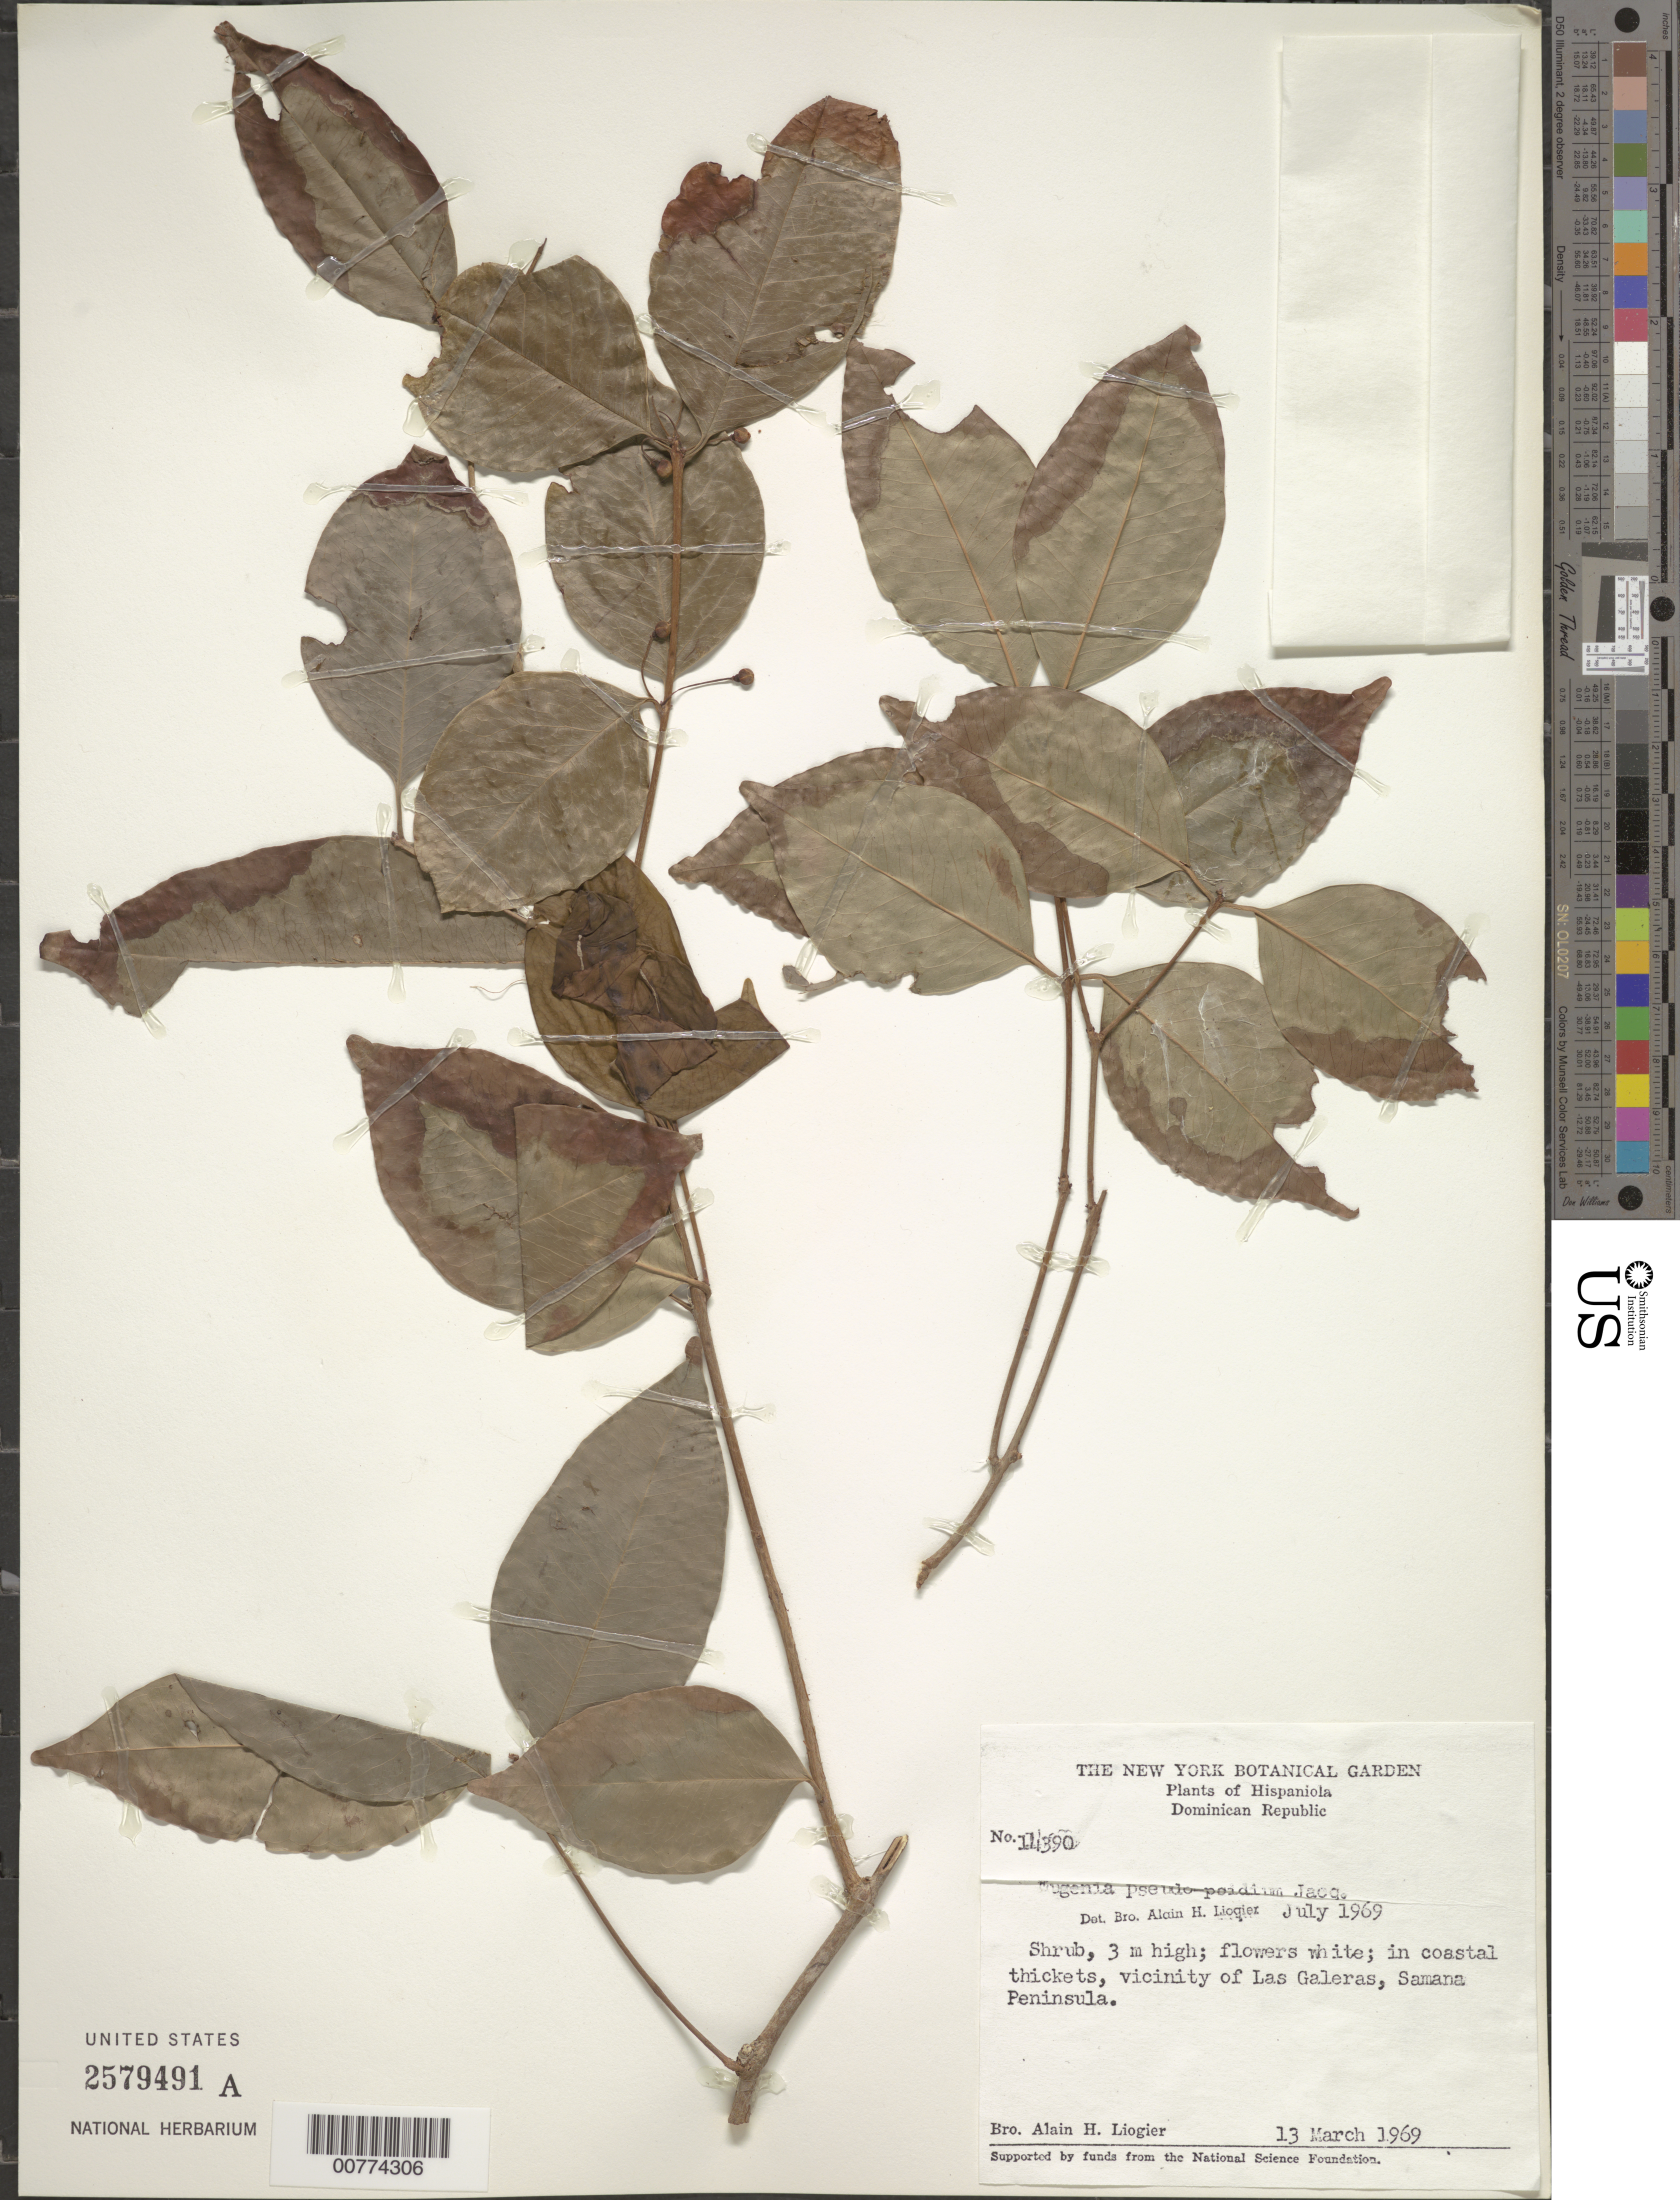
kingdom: Plantae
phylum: Tracheophyta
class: Magnoliopsida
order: Myrtales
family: Myrtaceae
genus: Eugenia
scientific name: Eugenia pseudopsidium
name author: Jacq.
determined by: Liogier, Alain H.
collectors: A. H. Liogier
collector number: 14390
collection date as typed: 13 Mar 1969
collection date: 1969-03-13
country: Dominican Republic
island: Hispaniola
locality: Samana Peninsula, vicinity of Las Galeras.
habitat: In coastal thickets.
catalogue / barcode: US 2579491A